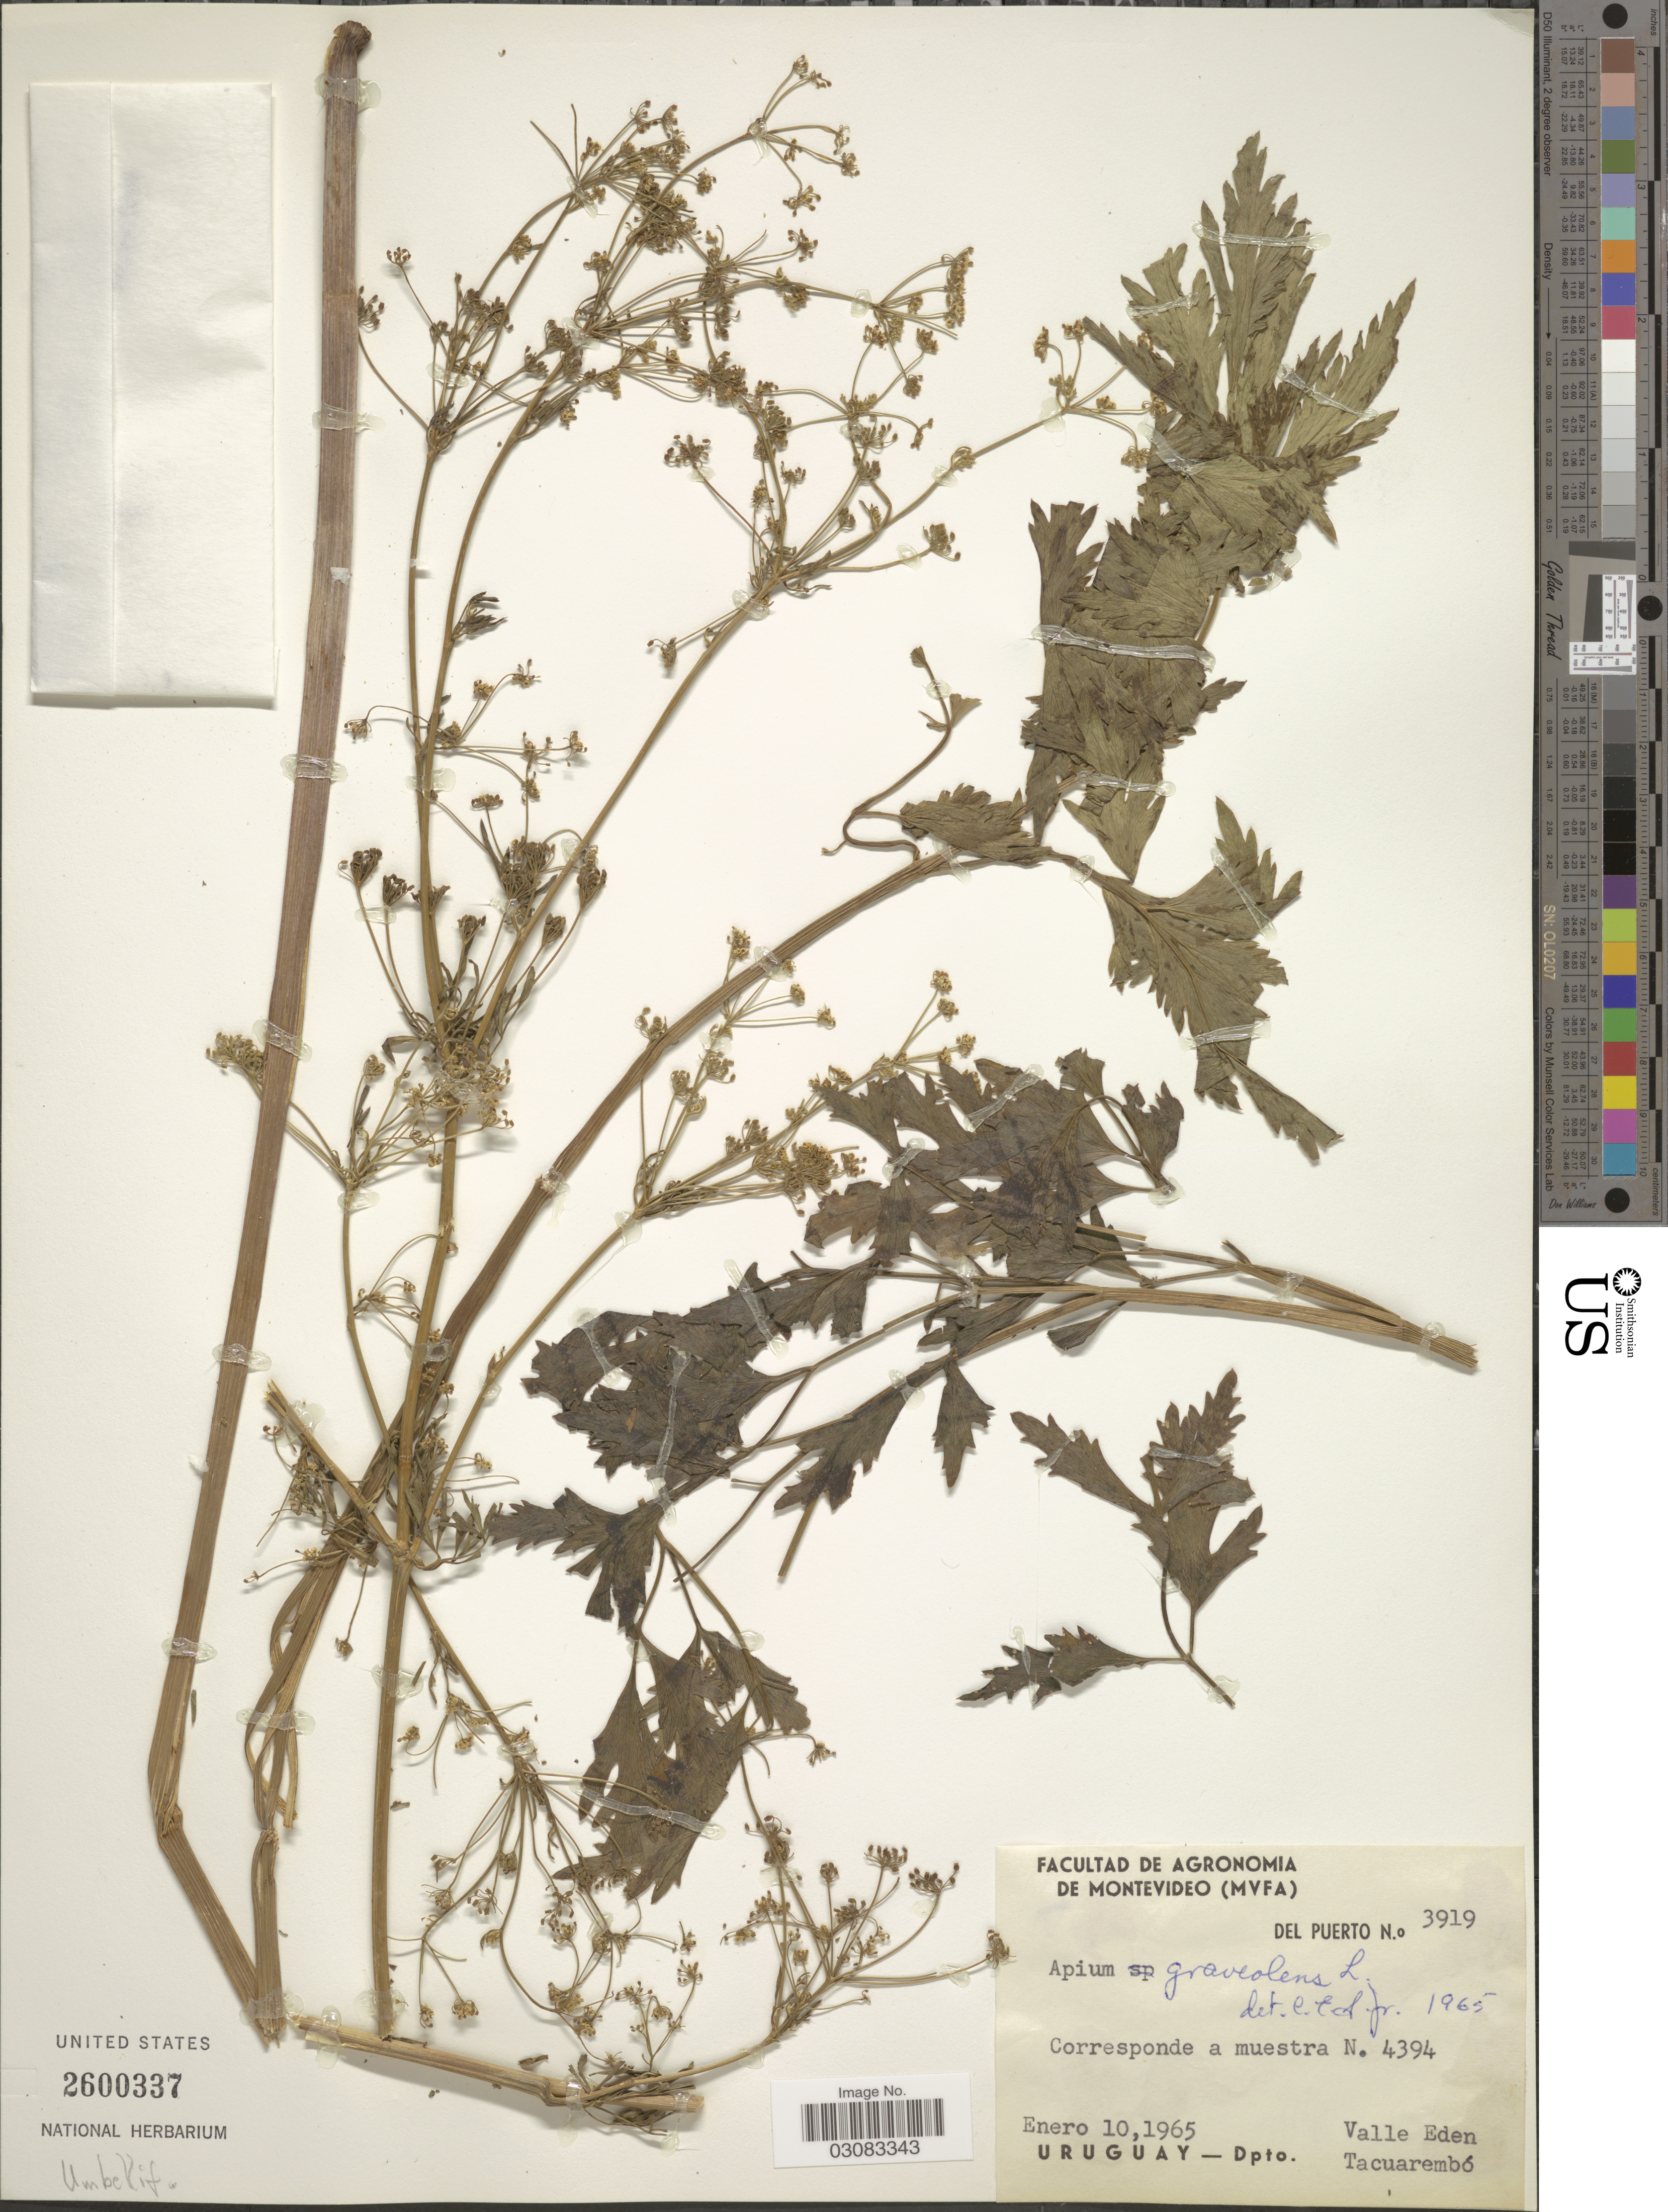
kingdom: Plantae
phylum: Tracheophyta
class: Magnoliopsida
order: Apiales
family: Apiaceae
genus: Apium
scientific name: Apium graveolens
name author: L.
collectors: Del Puerto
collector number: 3919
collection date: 1965-01-10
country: Uruguay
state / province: Tacuarembó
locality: Valle Eden. Dpto. Tacuarembó.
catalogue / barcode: US 2600337